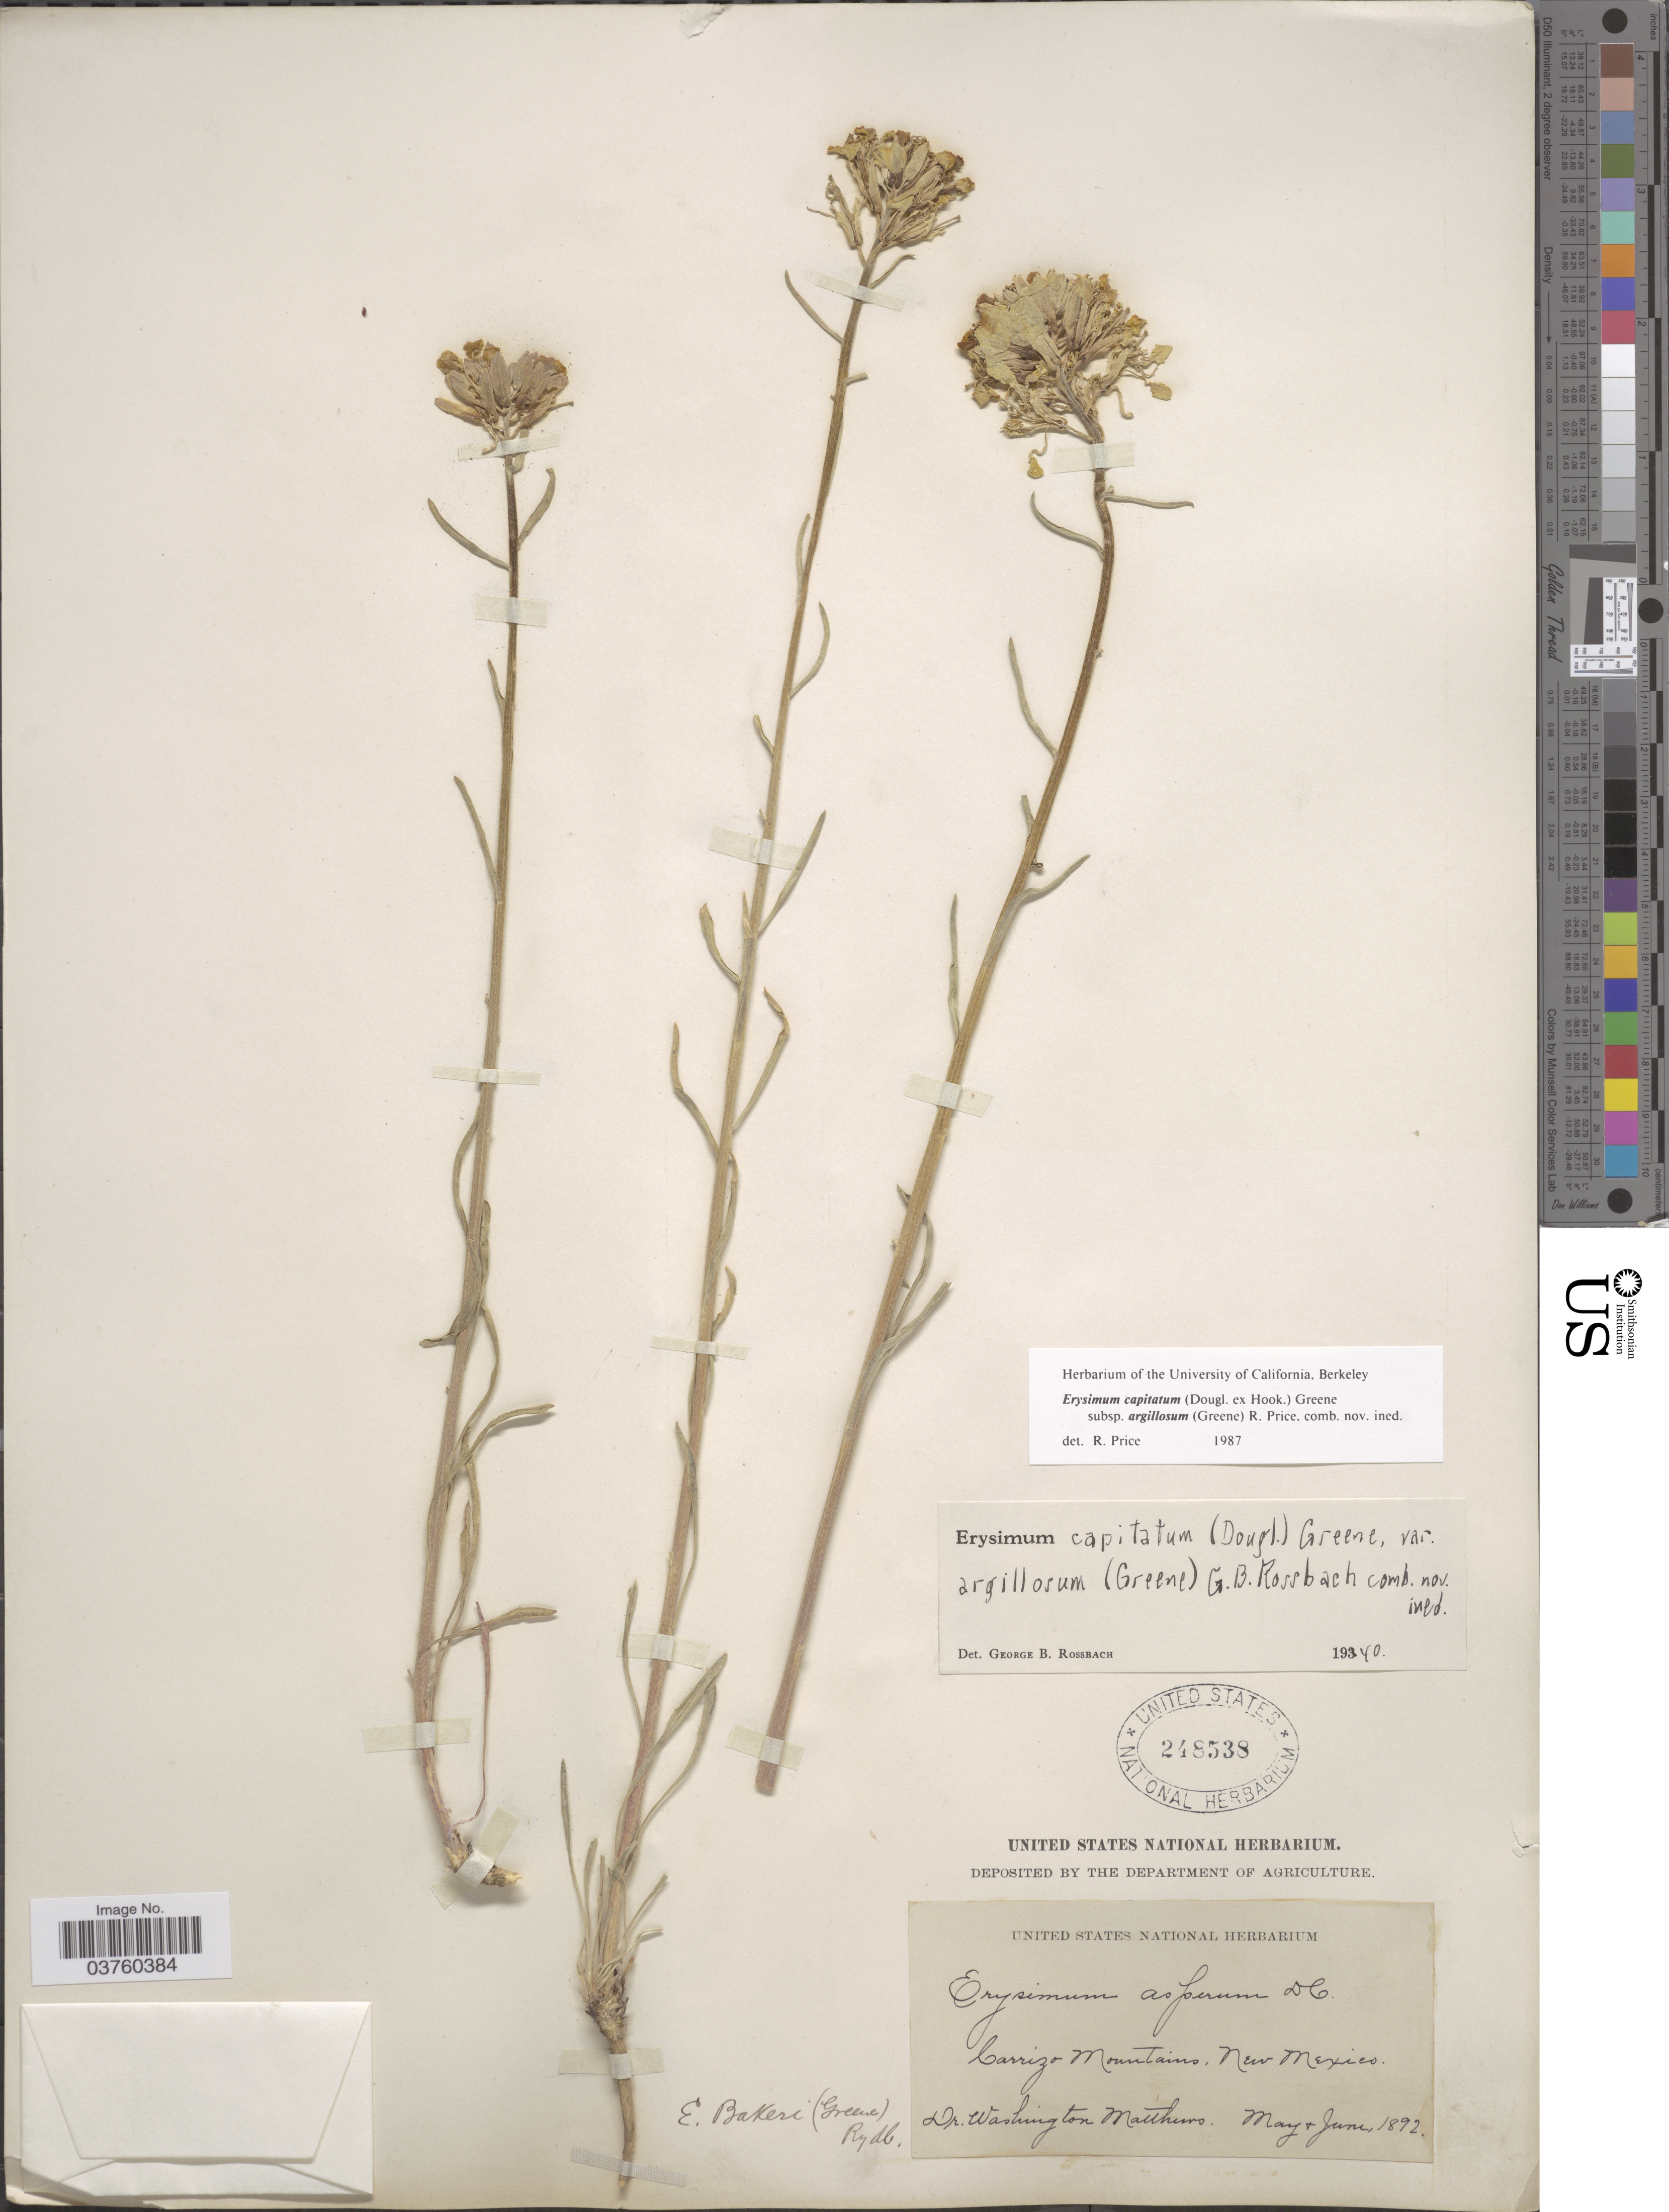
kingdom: Plantae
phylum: Tracheophyta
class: Magnoliopsida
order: Brassicales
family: Brassicaceae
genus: Erysimum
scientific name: Erysimum capitatum var. argillosum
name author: (Greene) R.J. Davis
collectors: W. Matthews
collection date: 1892-05/1892-06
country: United States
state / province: New Mexico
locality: Carrizo Mountains.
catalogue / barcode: US 248538